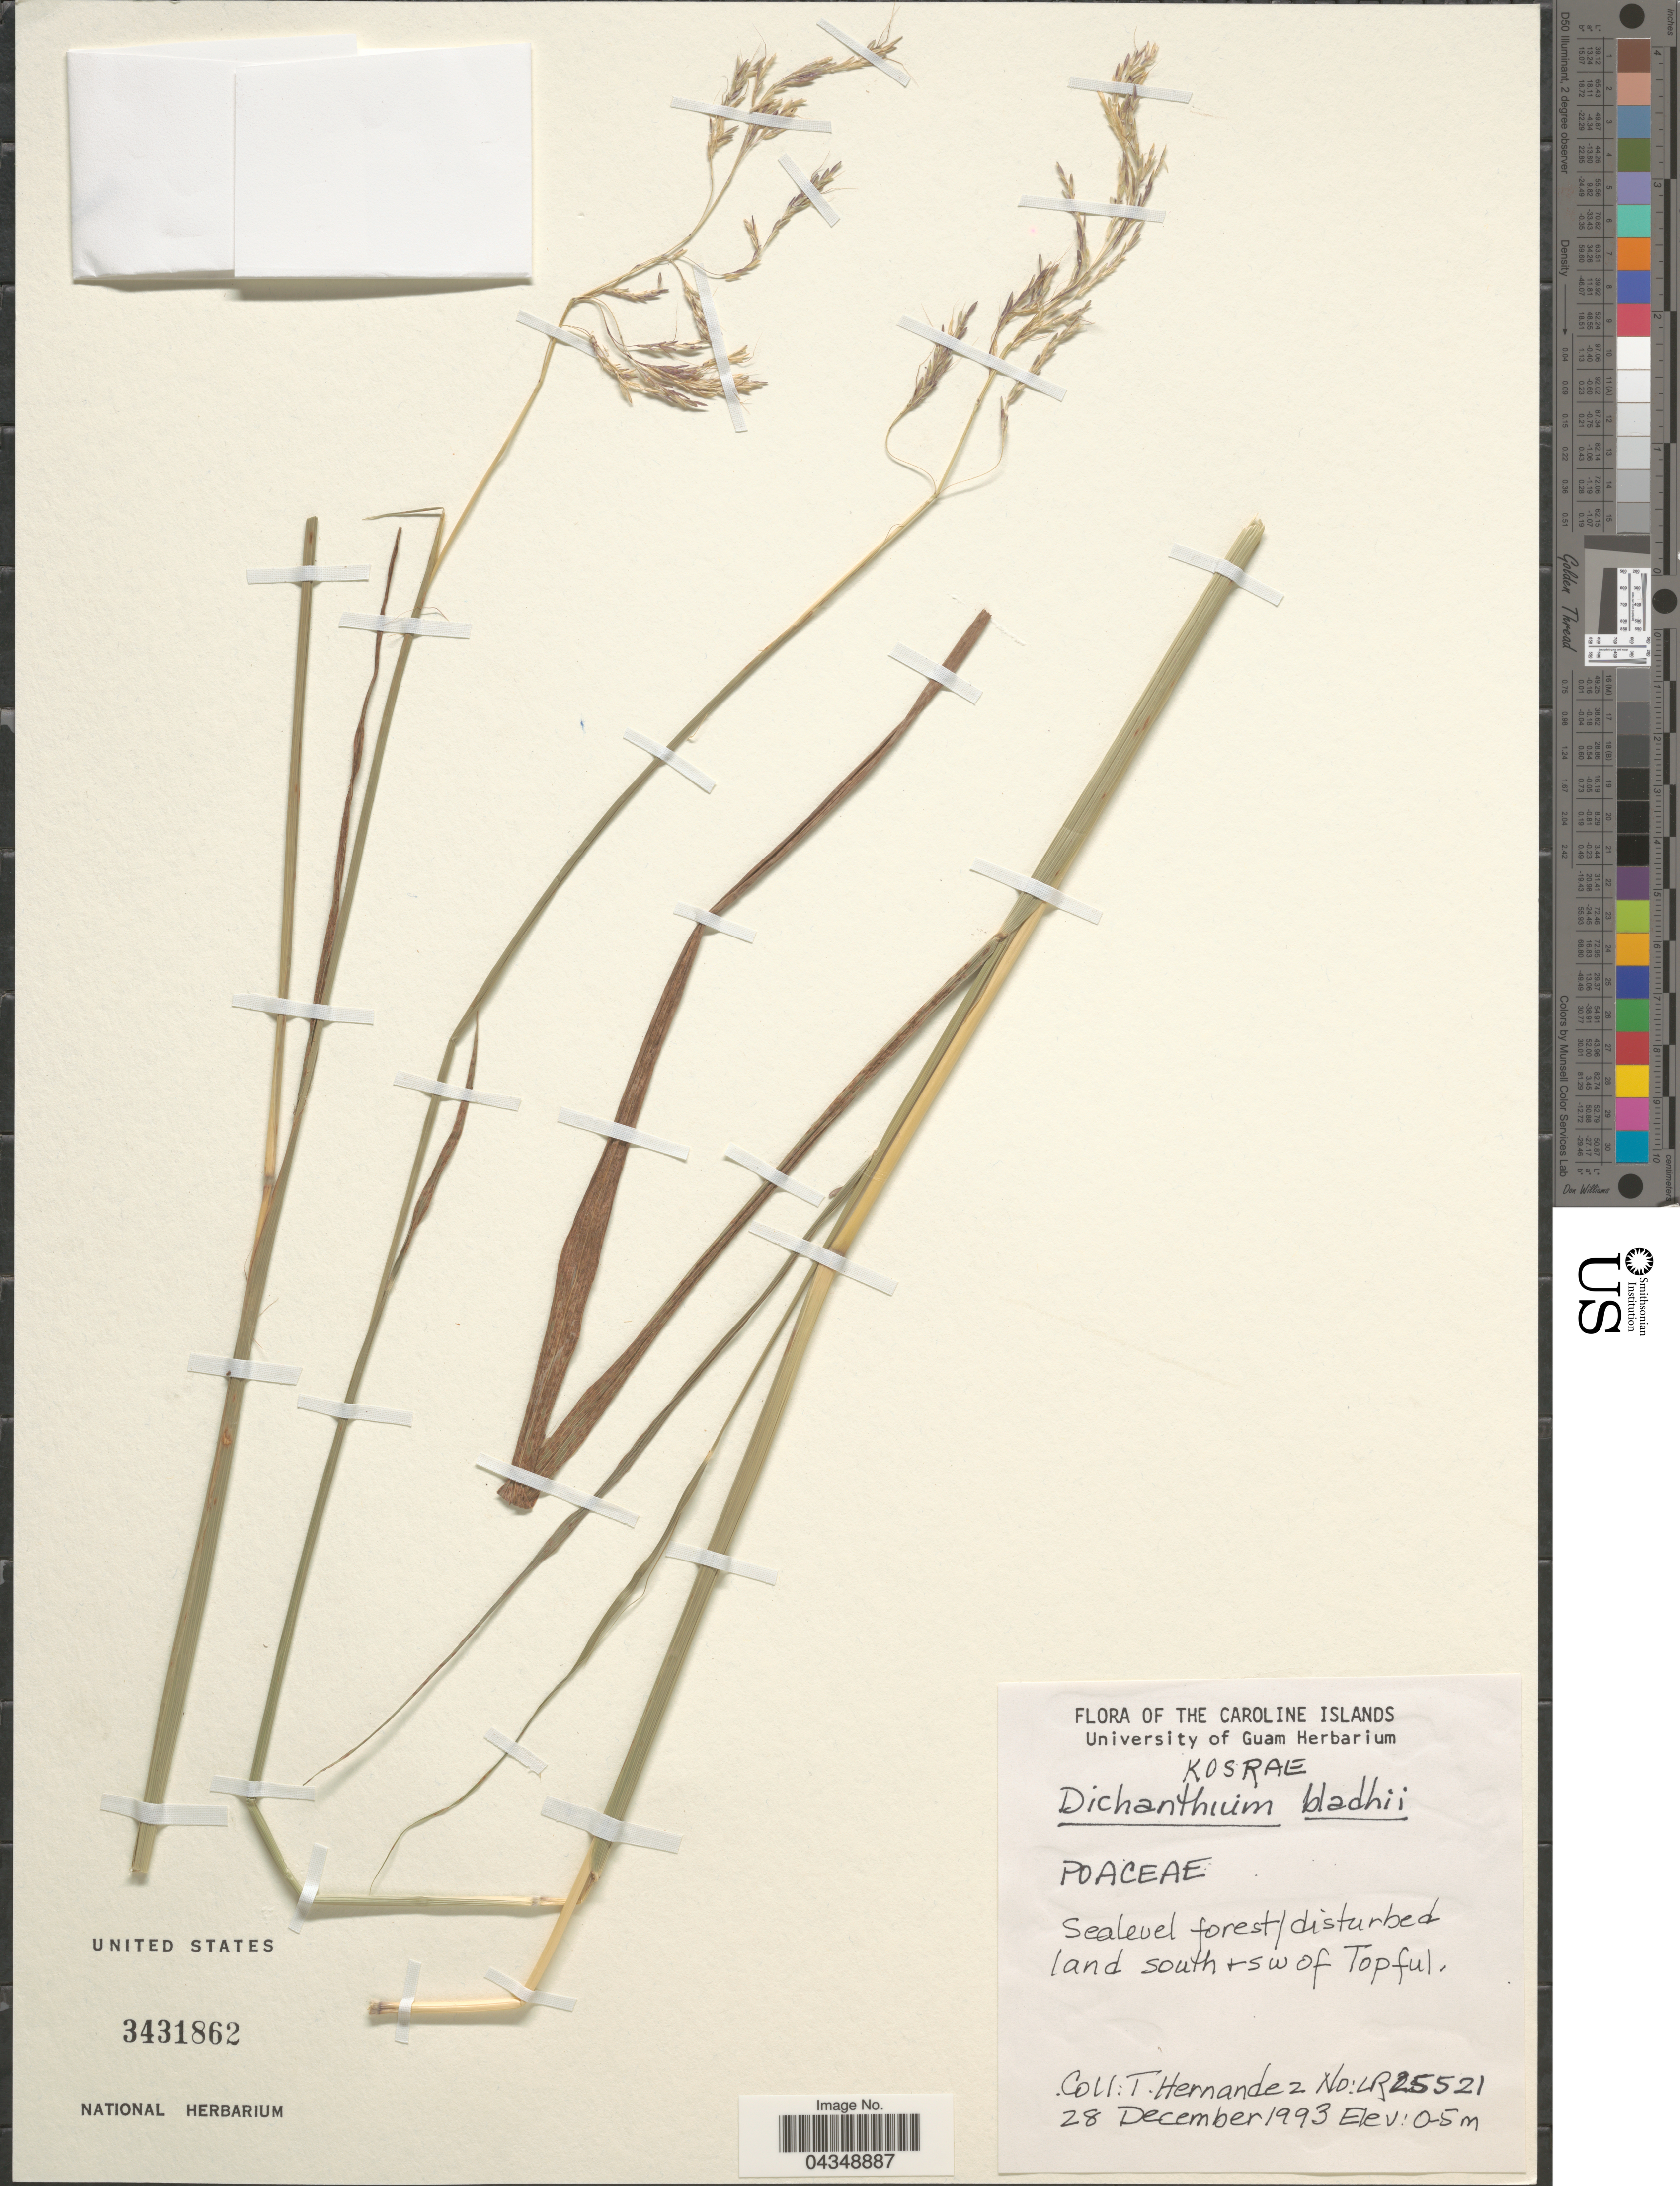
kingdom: Plantae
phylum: Tracheophyta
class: Liliopsida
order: Poales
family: Poaceae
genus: Bothriochloa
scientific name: Bothriochloa bladhii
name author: (Retz.) S.T. Blake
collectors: T. Hernandez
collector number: LR25521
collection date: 1993-12-28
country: Micronesia, Federated States of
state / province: Kosrae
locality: Sealevel forest/disturbed land south + sw of Topful.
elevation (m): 0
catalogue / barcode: US 3431862